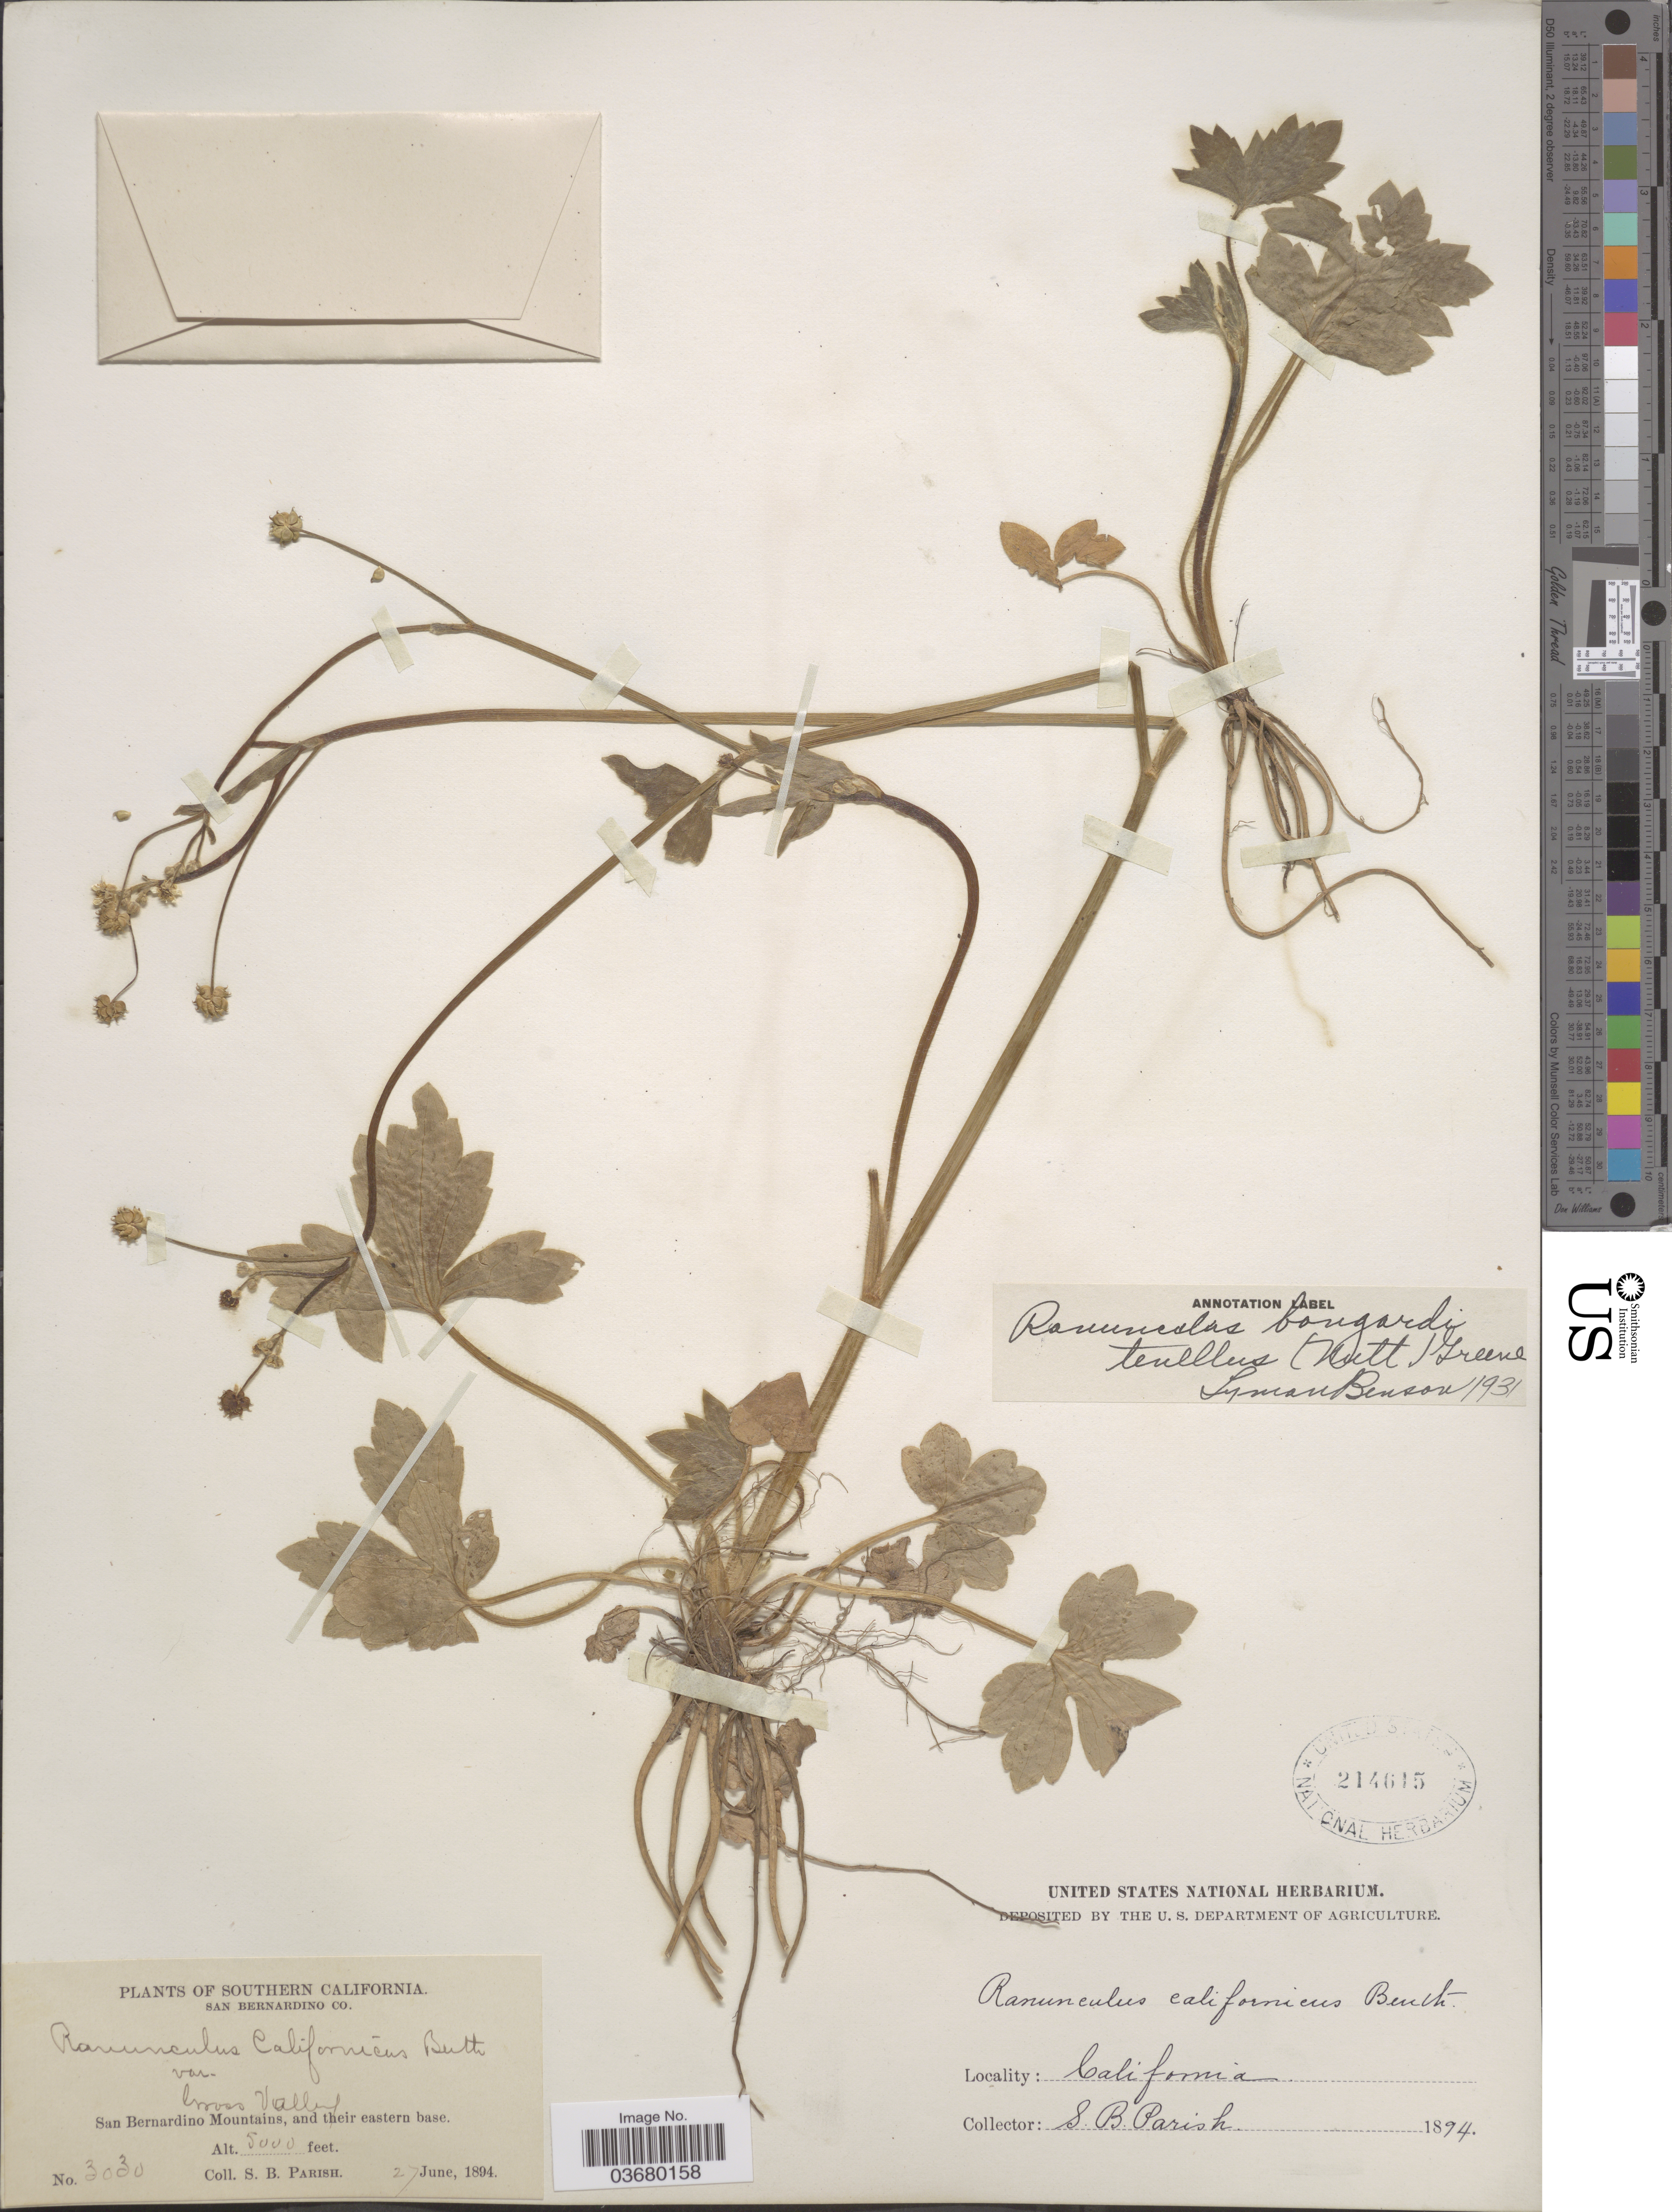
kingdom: Plantae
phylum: Tracheophyta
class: Magnoliopsida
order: Ranunculales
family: Ranunculaceae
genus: Ranunculus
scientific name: Ranunculus bongardii var. tenellus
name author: (A. Gray) Greene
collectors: S. B. Parish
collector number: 3030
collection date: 1894-06-27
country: United States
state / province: California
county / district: San Bernardino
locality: Southern California. San Bernardino Co. Grass Valley. San Bernardino Mountains, and their eastern base.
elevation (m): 1524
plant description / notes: Corrected "Gross Valley" to "Grass Valley." Filled county field.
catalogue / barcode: US 214615